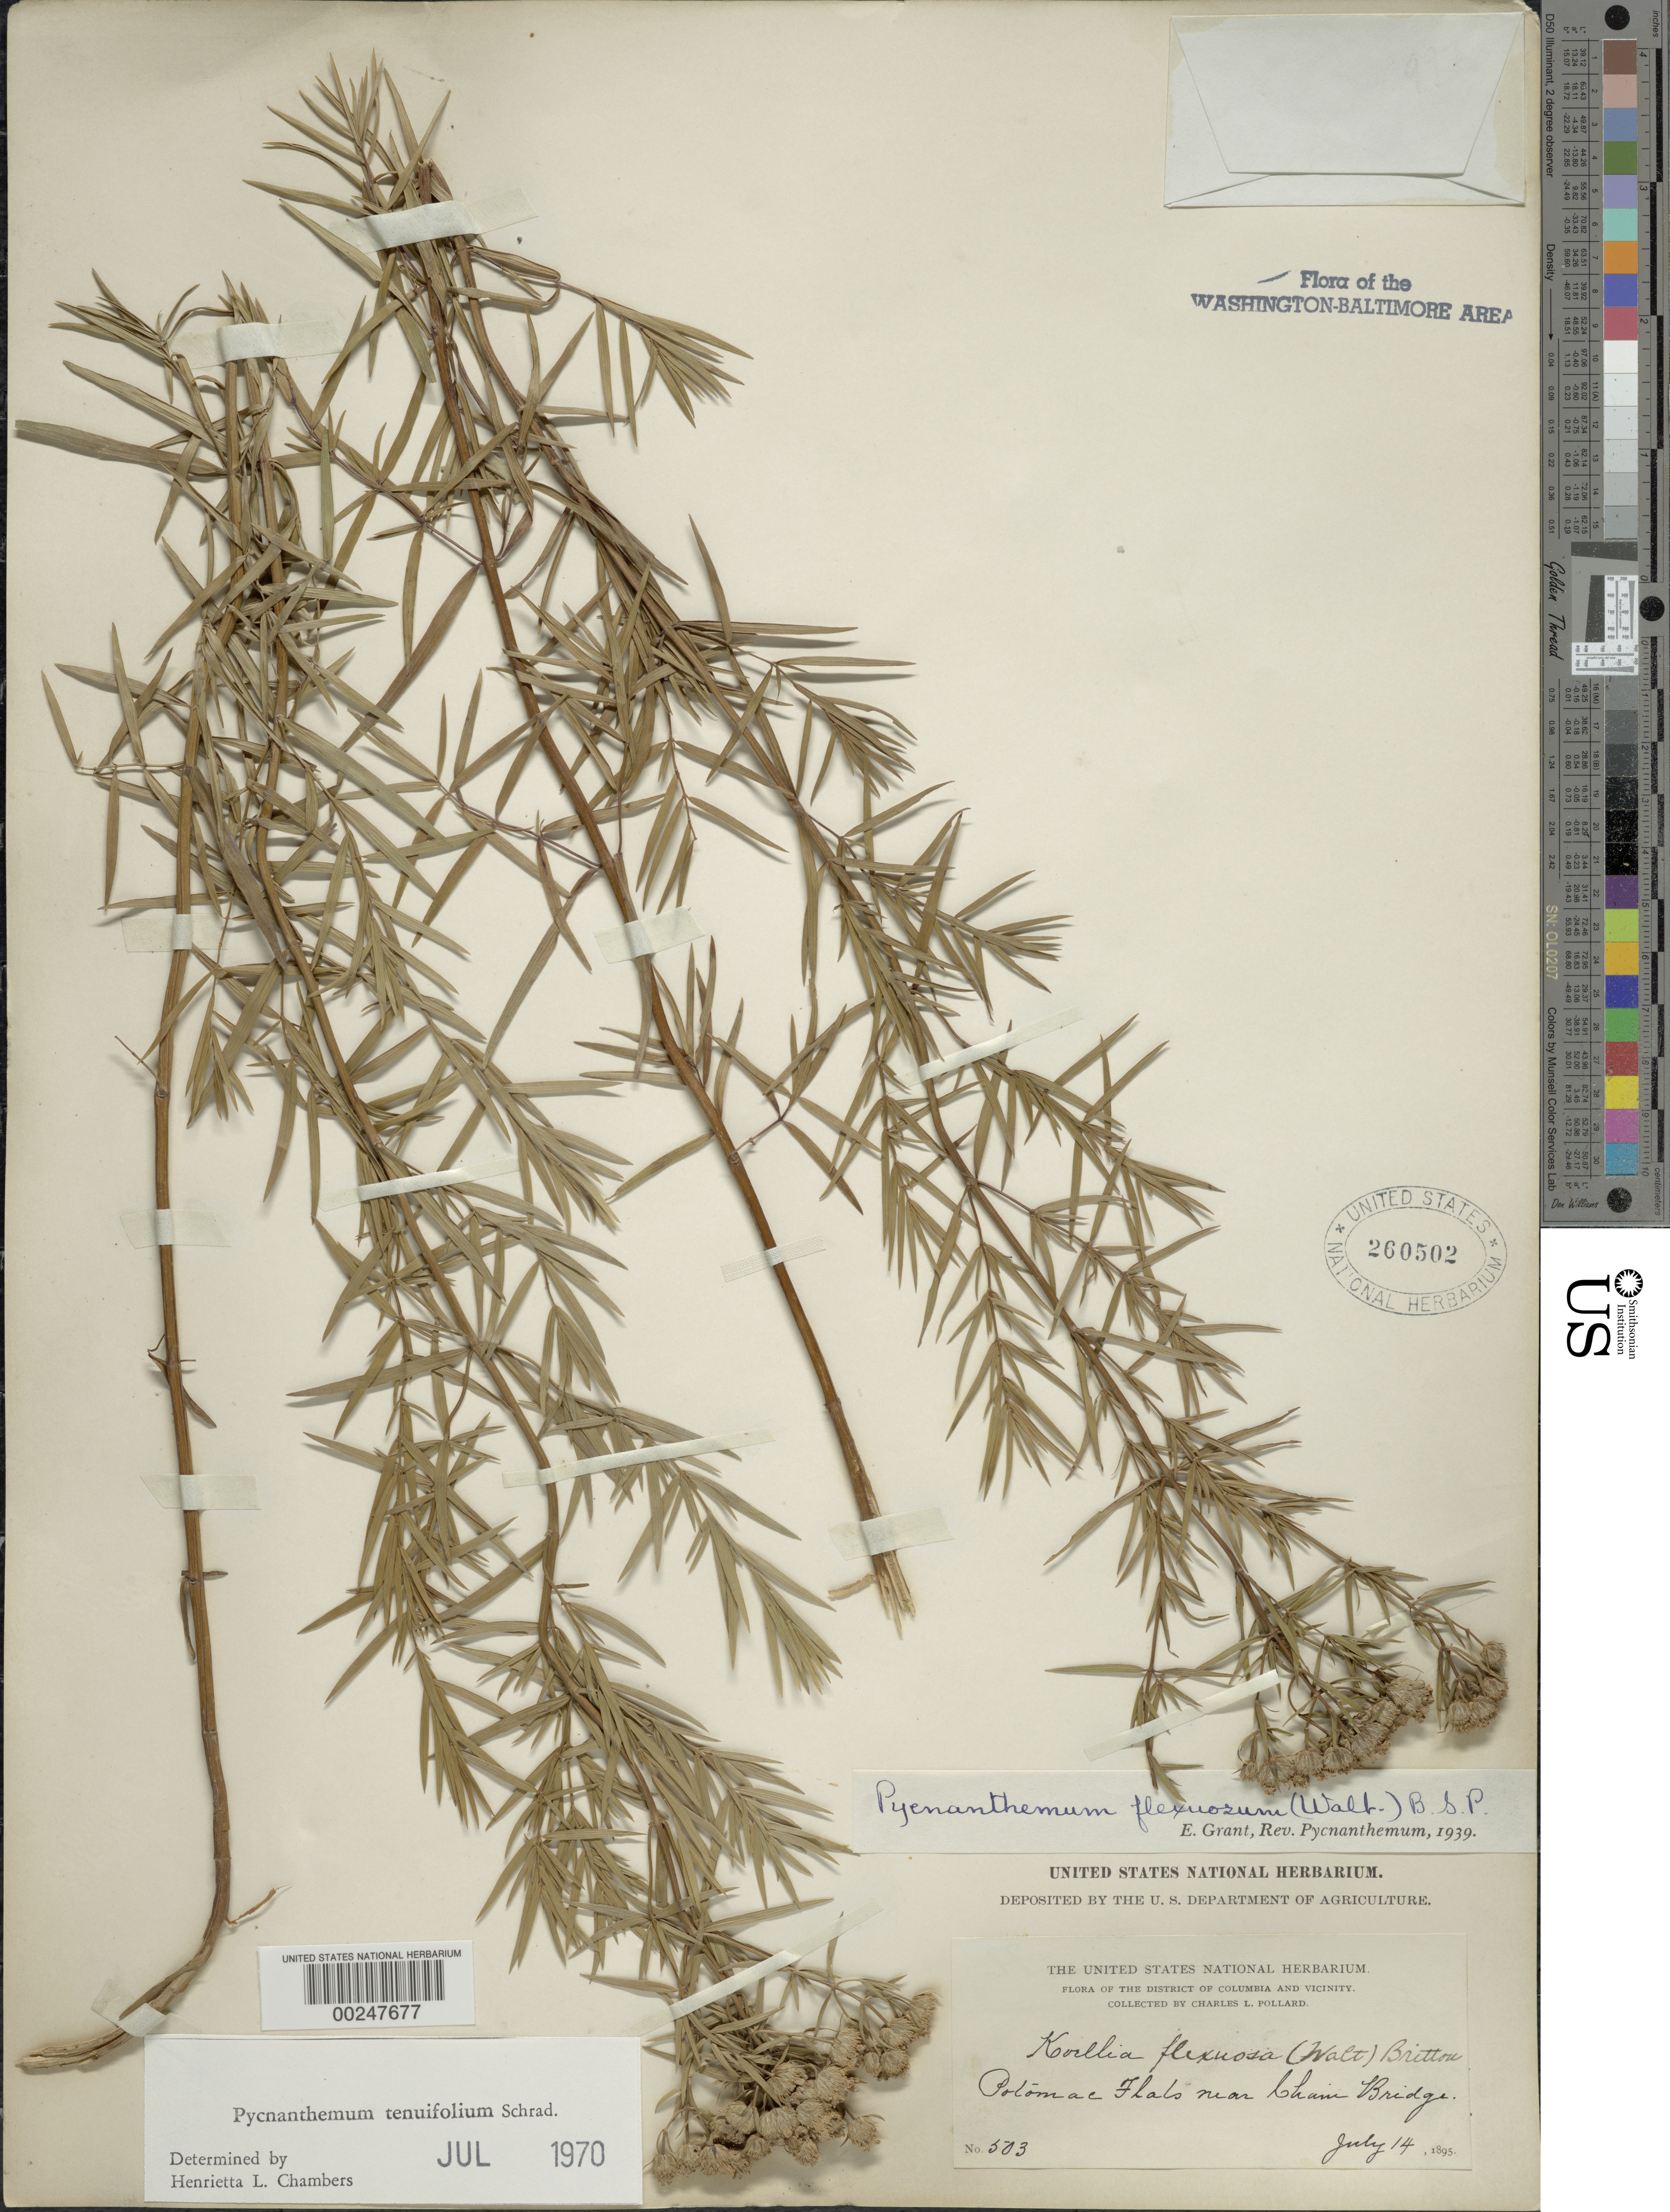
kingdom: Plantae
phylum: Tracheophyta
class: Magnoliopsida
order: Lamiales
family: Lamiaceae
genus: Pycnanthemum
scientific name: Pycnanthemum tenuifolium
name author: Schrad.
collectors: C. L. Pollard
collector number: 503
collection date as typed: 14 Jul 1895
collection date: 1895-07-14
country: United States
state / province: District of Columbia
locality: Potomac Flats near Chain Bridge C. and O. Canal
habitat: Flats of the Potomac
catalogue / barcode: US 260502